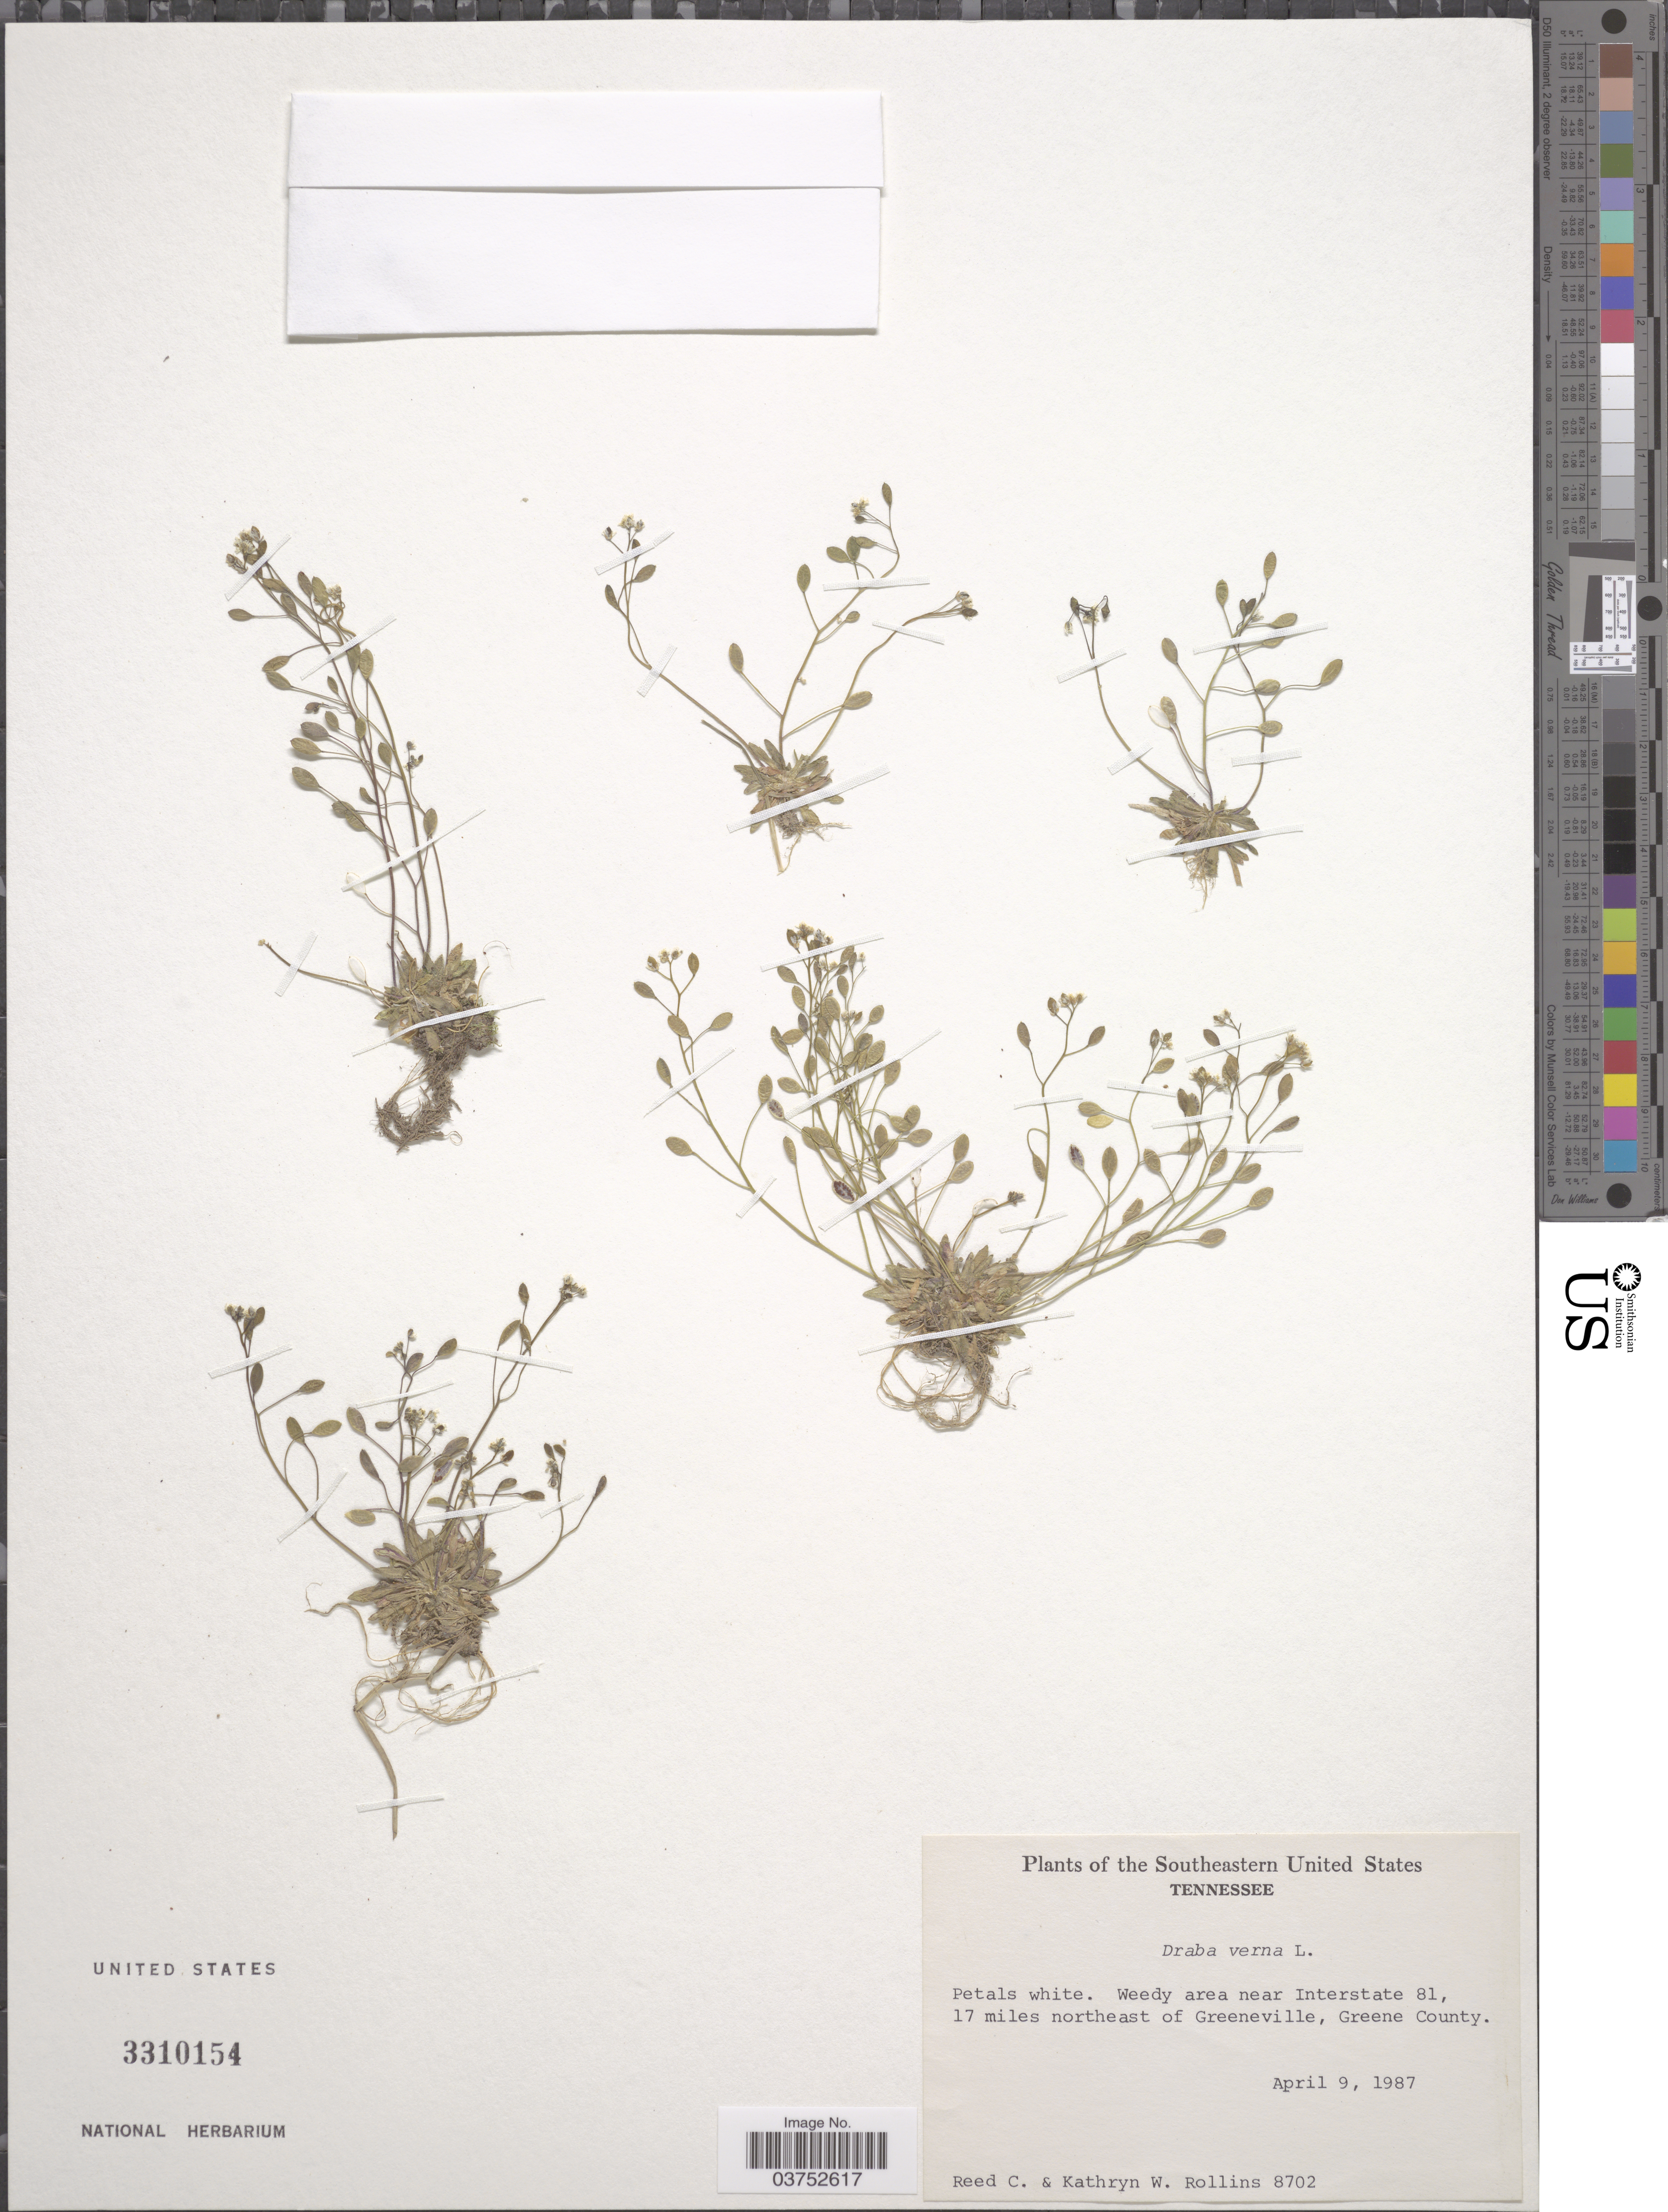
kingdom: Plantae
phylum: Tracheophyta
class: Magnoliopsida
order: Brassicales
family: Brassicaceae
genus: Draba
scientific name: Draba verna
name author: L.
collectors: R. C. Rollins & K. W. Rollins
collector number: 8702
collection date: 1987-04-09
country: United States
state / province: Tennessee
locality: The Southeastern United States. Near Interstate 81, 17 miles northeast of Greeneville, Greene County.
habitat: weedy area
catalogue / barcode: US 3310154